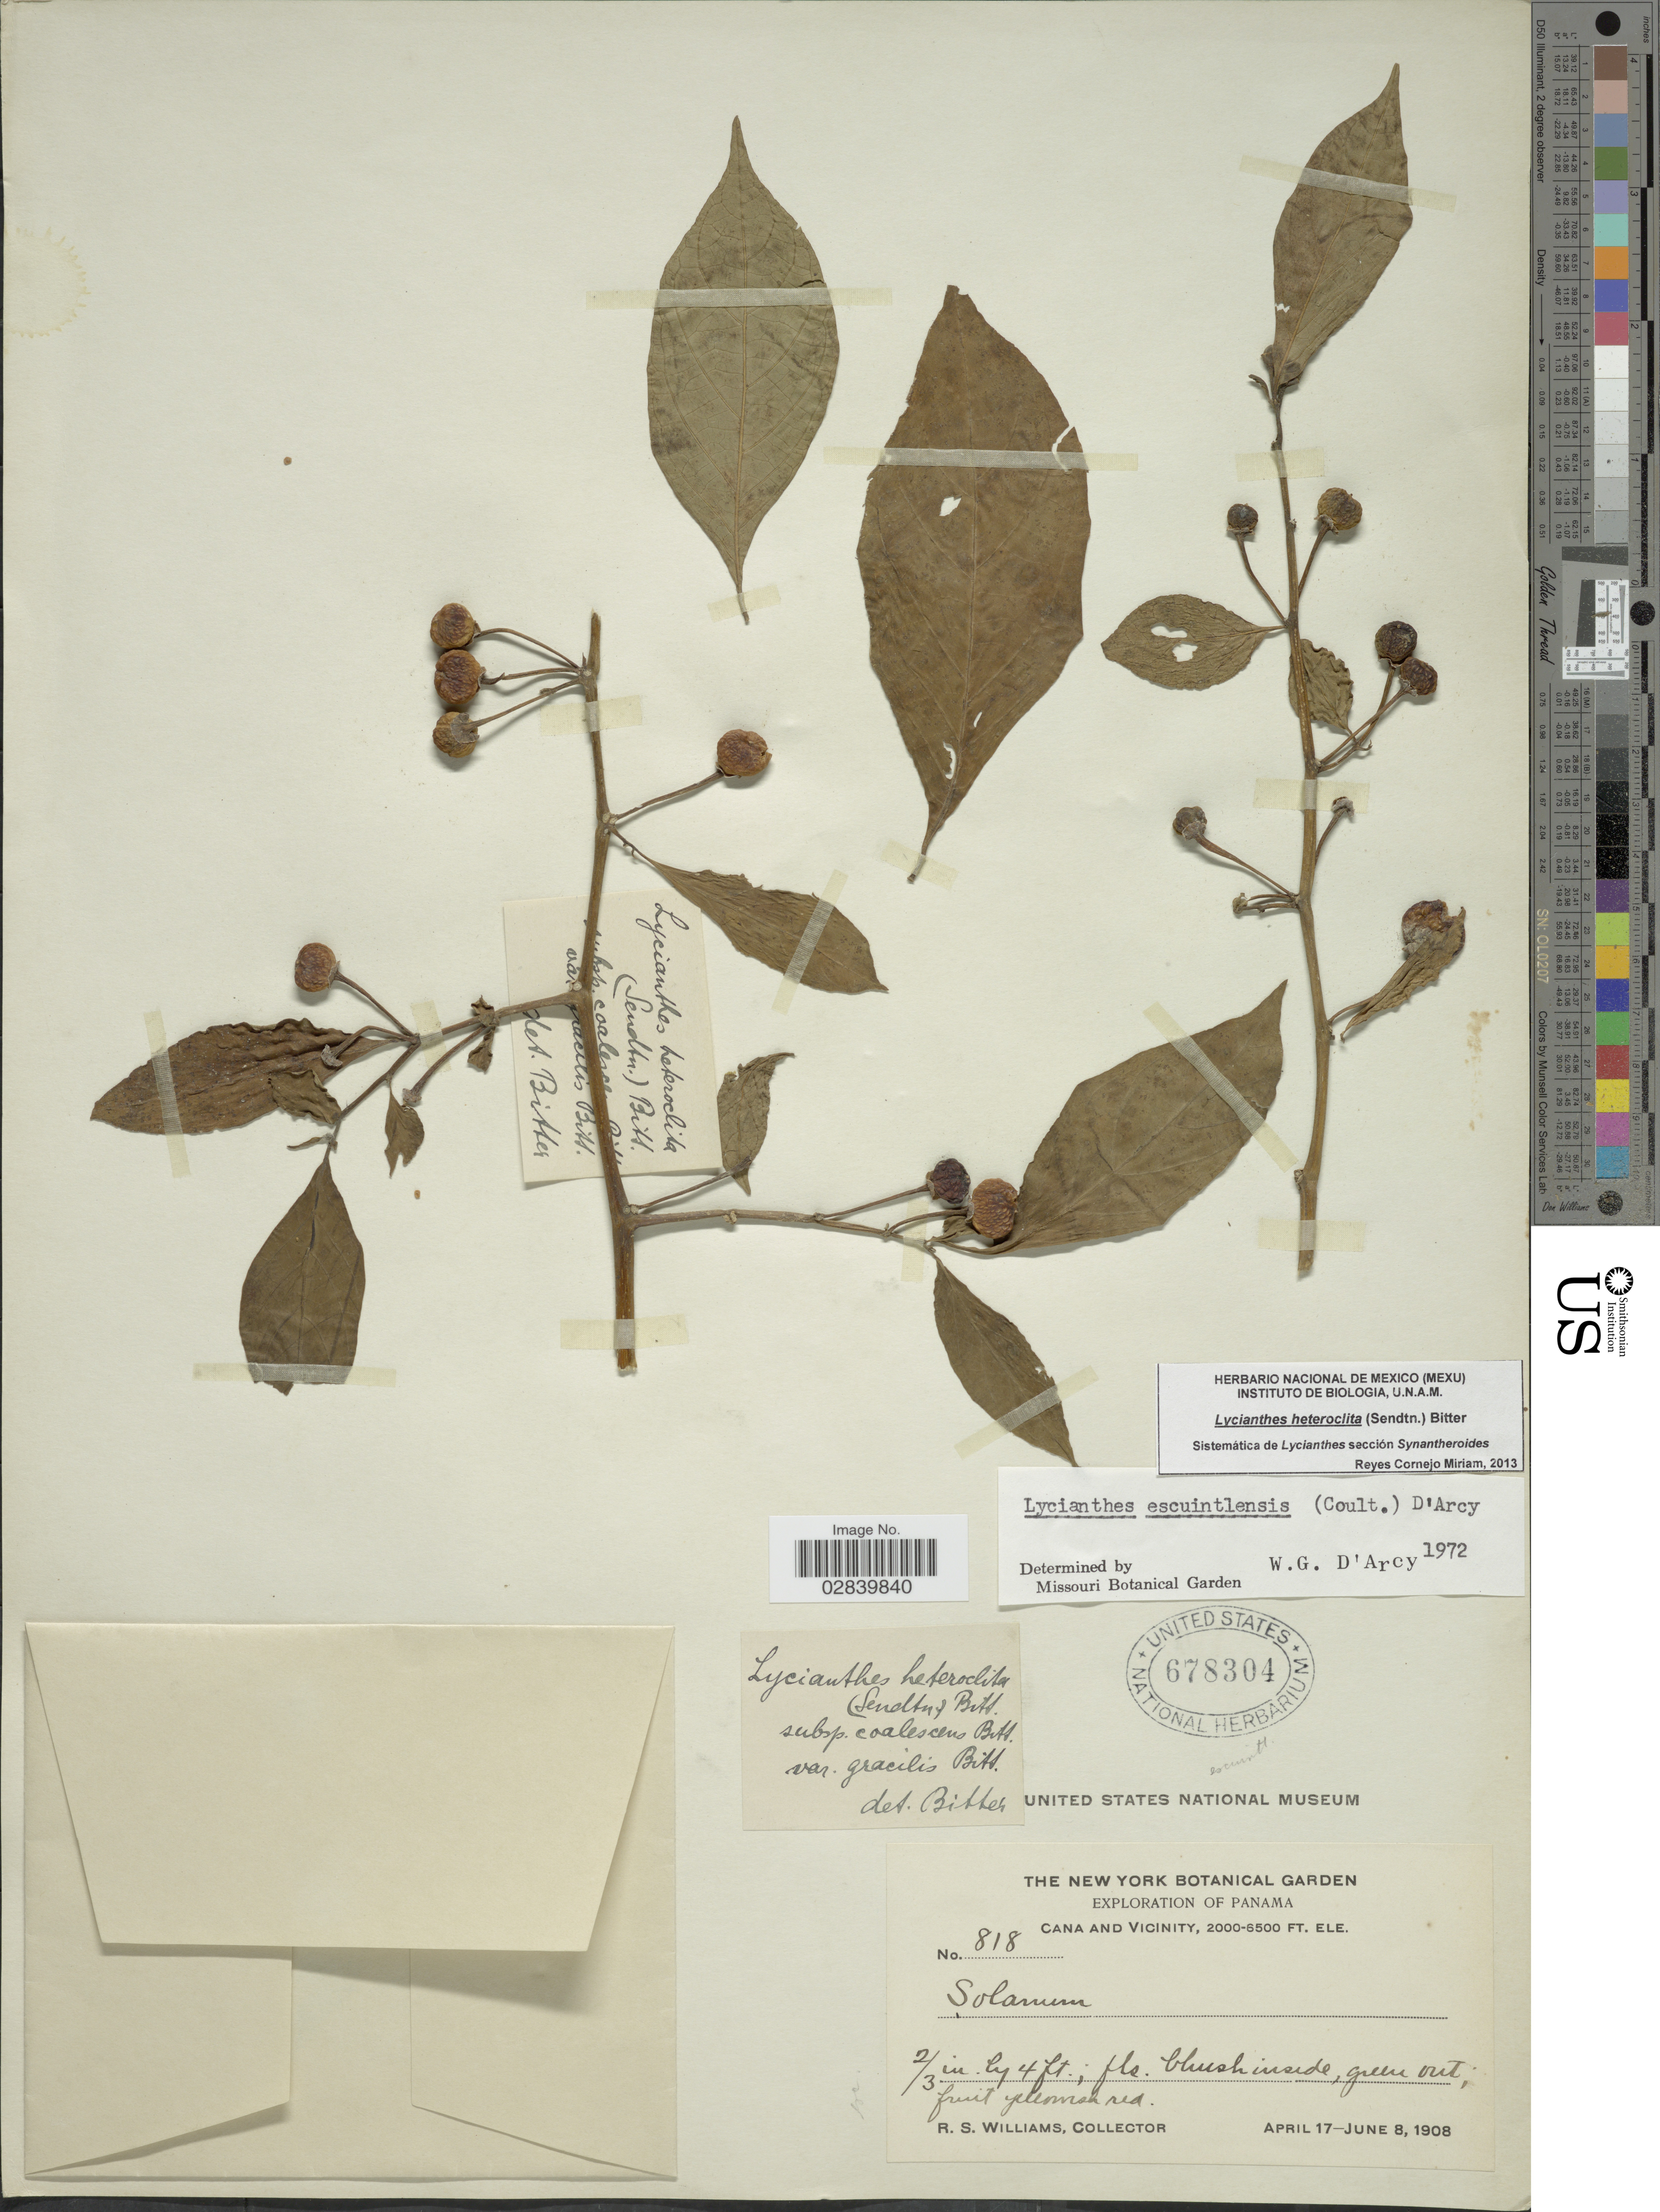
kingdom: Plantae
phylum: Tracheophyta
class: Magnoliopsida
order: Solanales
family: Solanaceae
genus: Lycianthes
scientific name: Lycianthes heteroclita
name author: (Sendtn.) Bitter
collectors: R. S. Williams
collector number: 818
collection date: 1908-04-17/1908-06-08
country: Panama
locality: Cana and vicinity.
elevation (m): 610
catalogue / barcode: US 678304